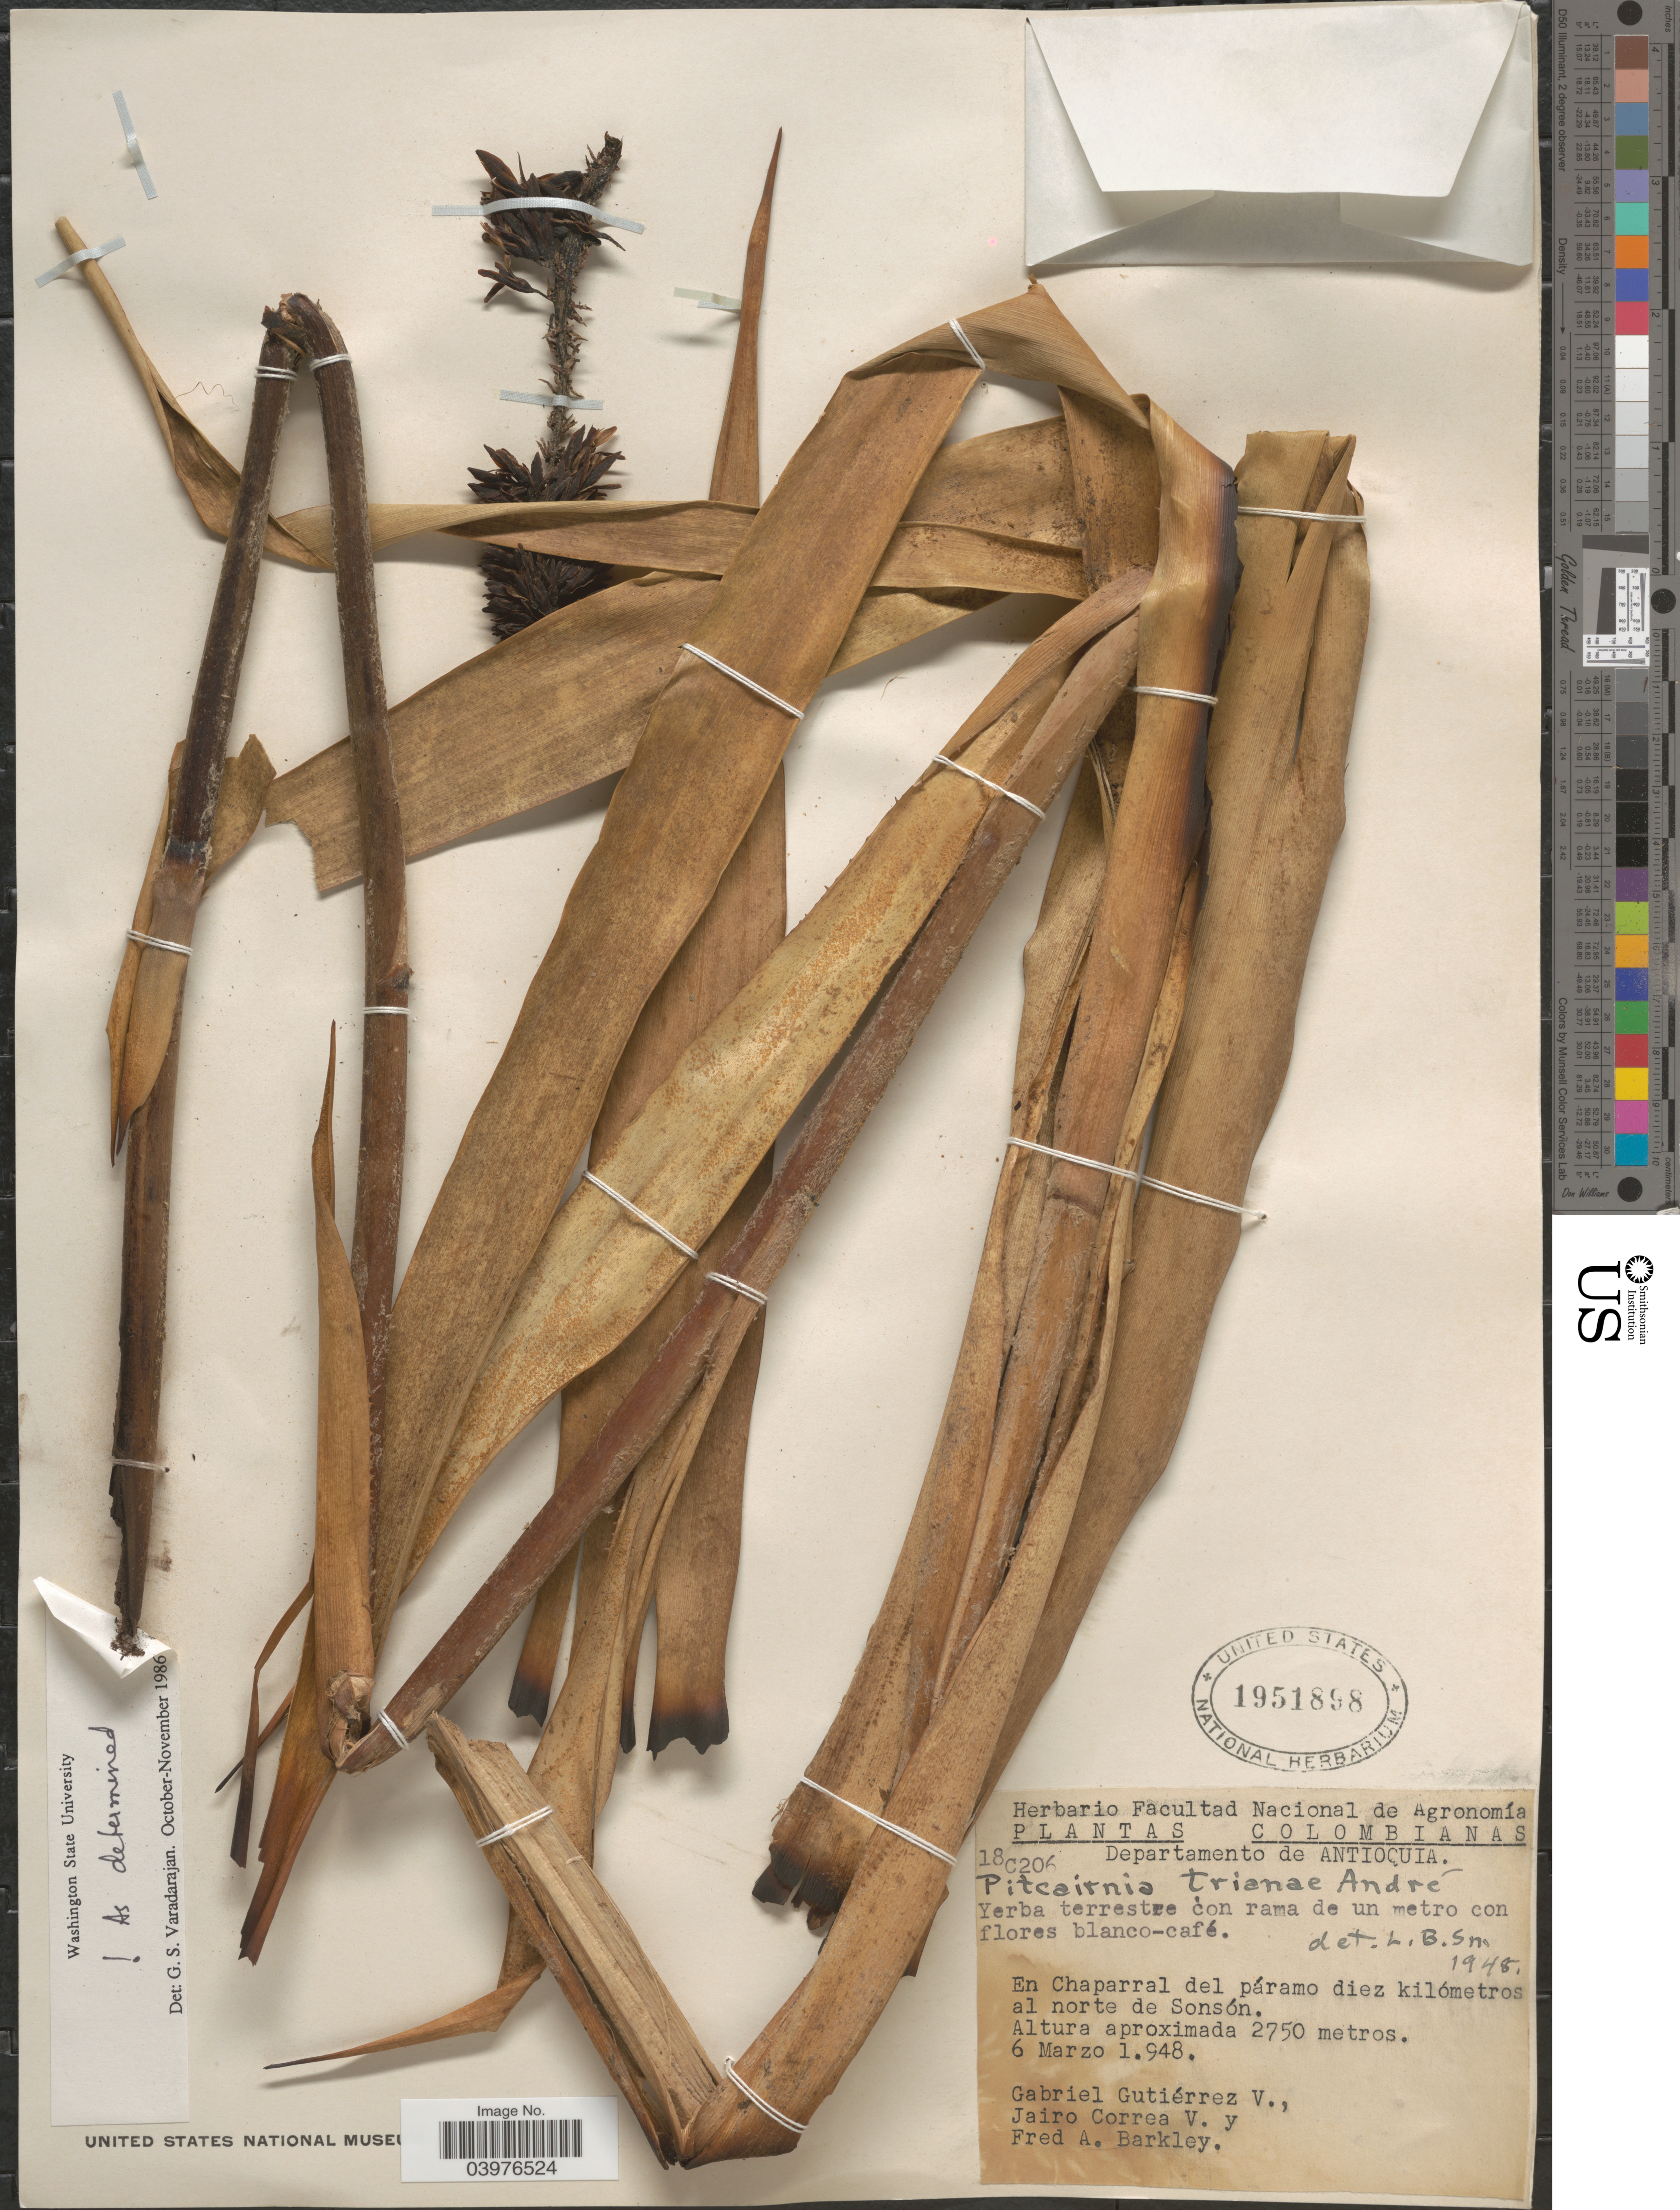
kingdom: Plantae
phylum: Tracheophyta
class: Liliopsida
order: Poales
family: Bromeliaceae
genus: Pitcairnia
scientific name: Pitcairnia trianae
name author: André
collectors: G. Gutiérrez V., J. Correa & F. A. Barkley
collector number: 18C206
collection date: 1948-03-06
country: Colombia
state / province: Antioquia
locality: Departamento de Antioquia. En Chaparral del páramo diez kilómetros al norte de Sonsón.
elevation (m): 2750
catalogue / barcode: US 1951898